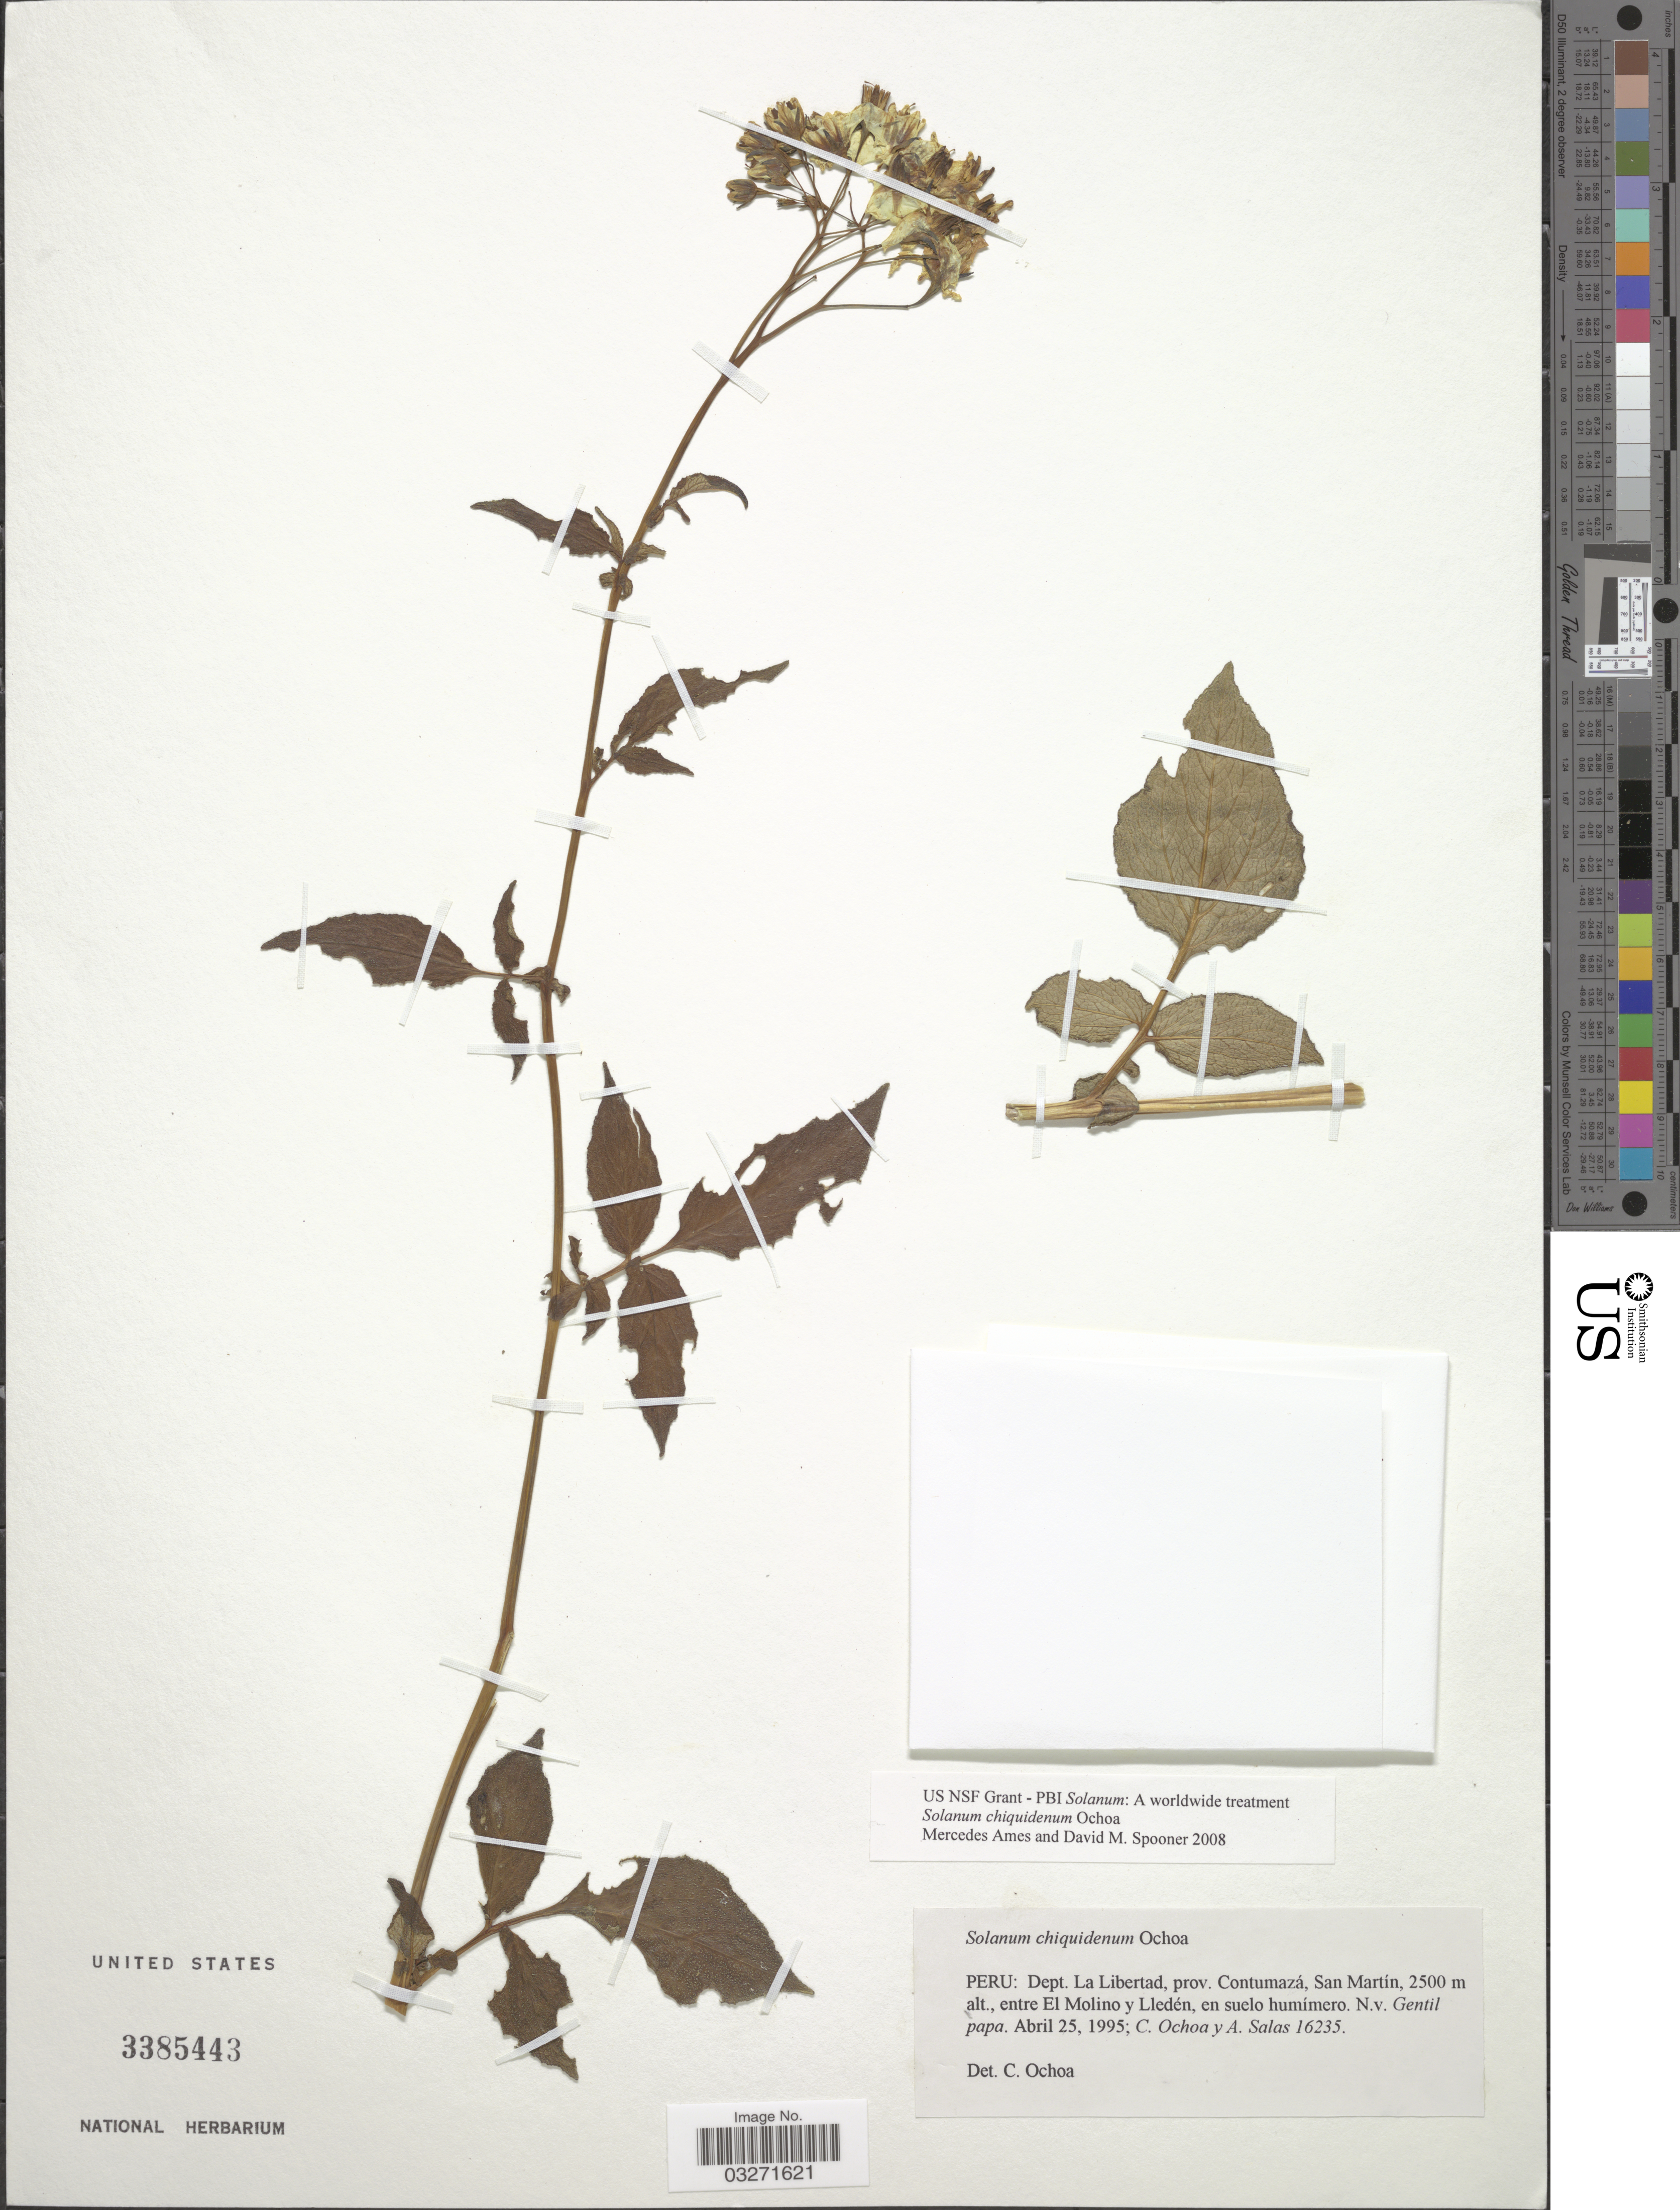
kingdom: Plantae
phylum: Tracheophyta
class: Magnoliopsida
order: Solanales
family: Solanaceae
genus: Solanum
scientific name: Solanum chiquidenum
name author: Ochoa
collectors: C. Ochoa & A. Salas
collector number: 16235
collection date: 1995-04-25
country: Peru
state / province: La Libertad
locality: Dept. La Libertad, prov. Contumazá, San Martín, entre El Molino y Lledén.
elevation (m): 2500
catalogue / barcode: US 3385443